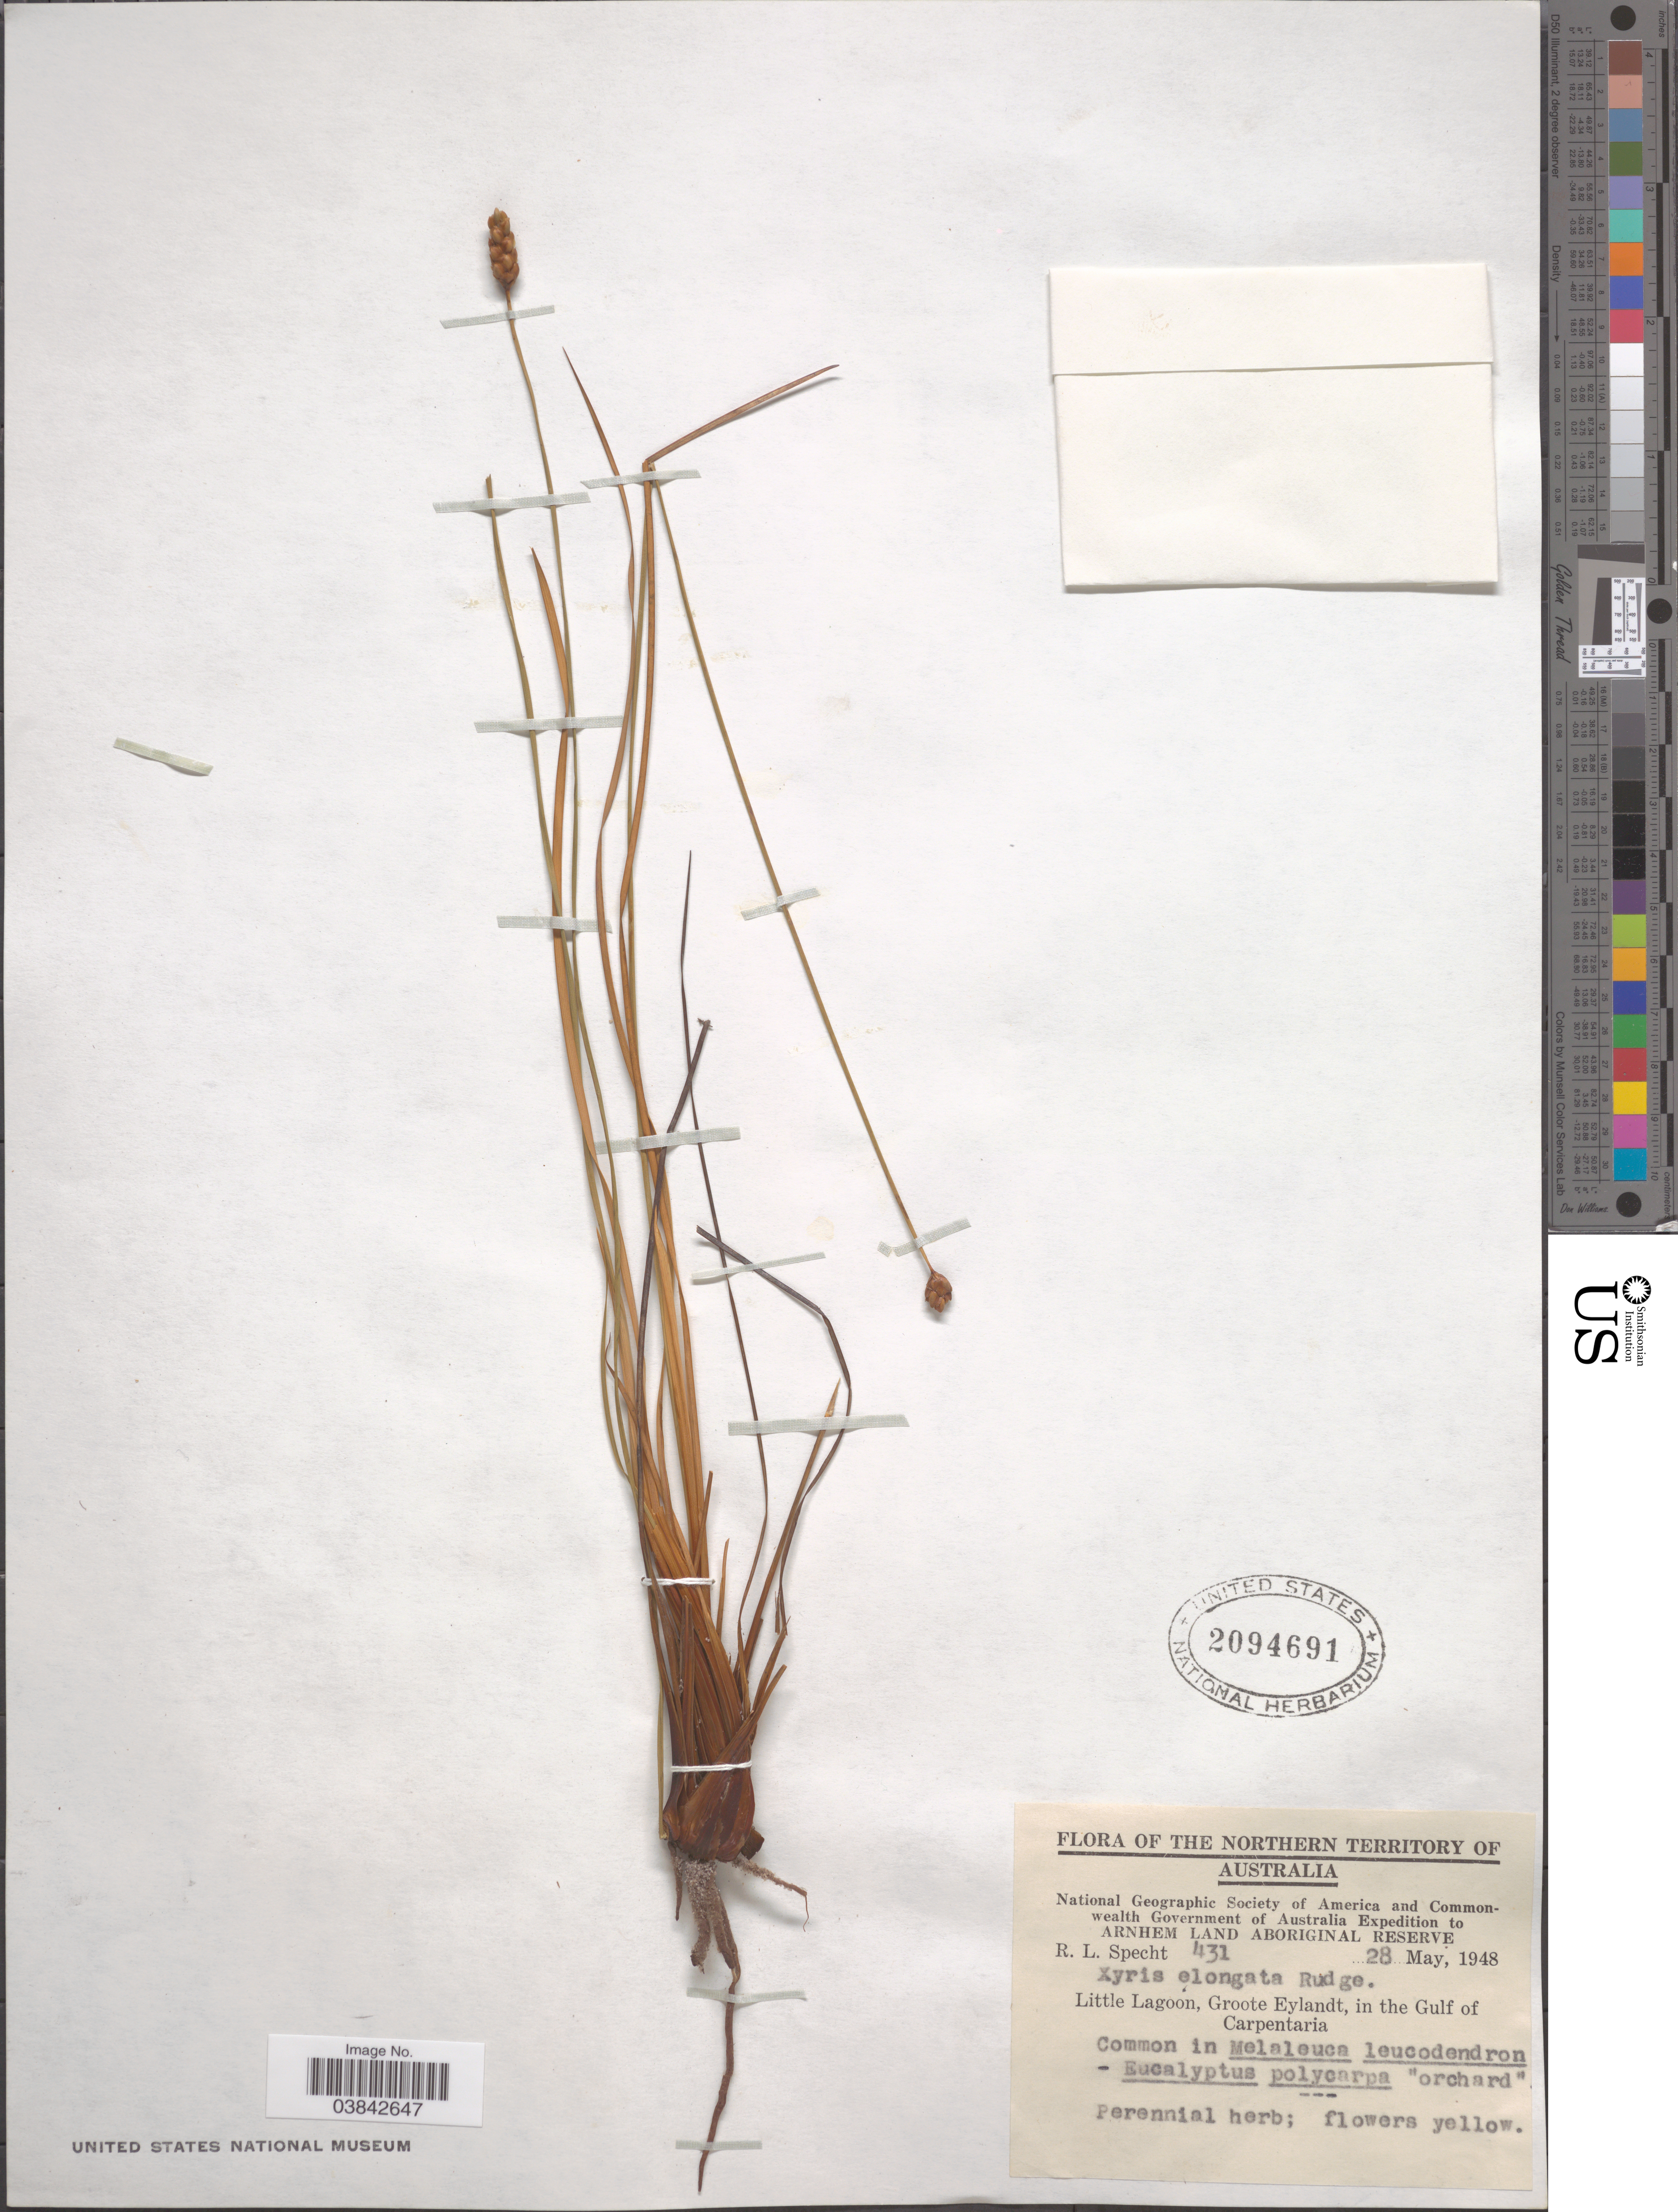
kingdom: Plantae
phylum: Tracheophyta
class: Liliopsida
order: Poales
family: Xyridaceae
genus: Xyris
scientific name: Xyris complanata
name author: R. Br.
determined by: Strong, Mark T., (BOT), Smithsonian Institution - National Museum of Natural History (UNITED STATES)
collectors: R. L. Specht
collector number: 431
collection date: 1948-05-28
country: Australia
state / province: Northern Territory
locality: Arnhem Land Aboriginal Reserve. Little Lagoon, Groote Eylandt, in the Gulf of Carpentaria.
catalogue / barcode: US 2094691